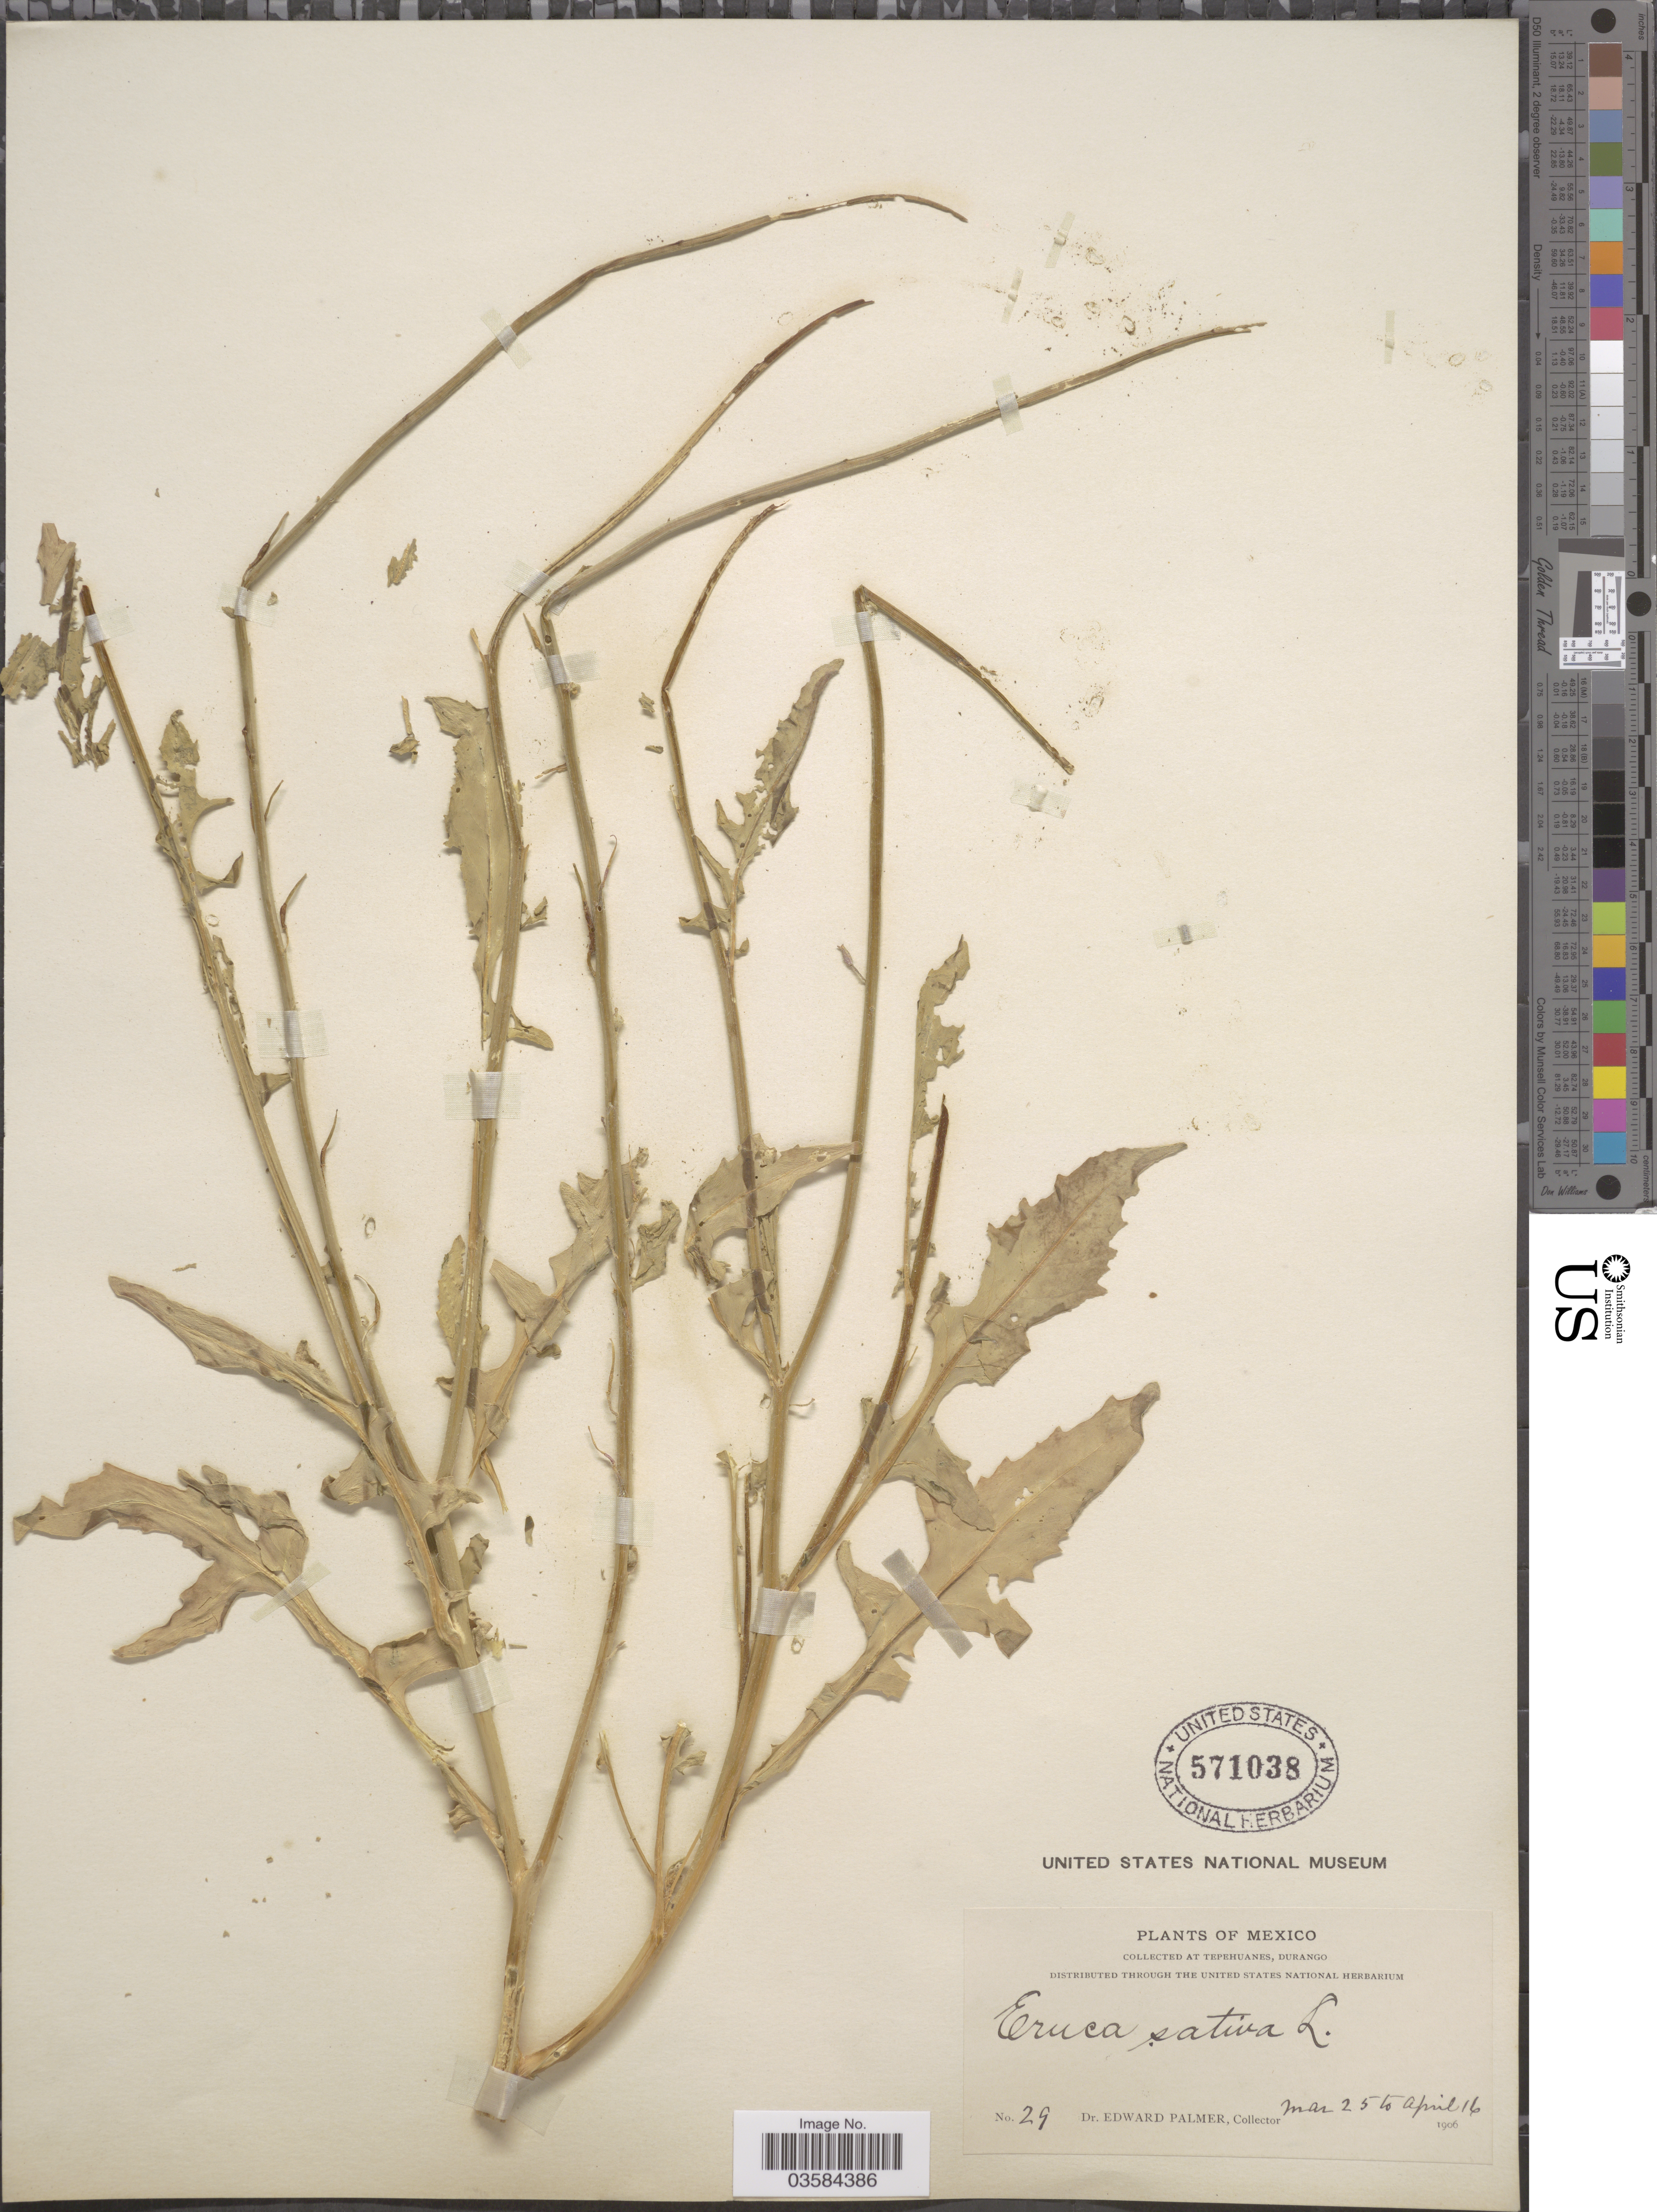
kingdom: Plantae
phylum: Tracheophyta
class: Magnoliopsida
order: Brassicales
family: Brassicaceae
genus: Eruca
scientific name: Eruca sativa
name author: Mill.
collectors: E. Palmer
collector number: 29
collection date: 1906-03-25/1906-04-16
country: Mexico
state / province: Durango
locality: Tepehuanes.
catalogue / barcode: US 571038